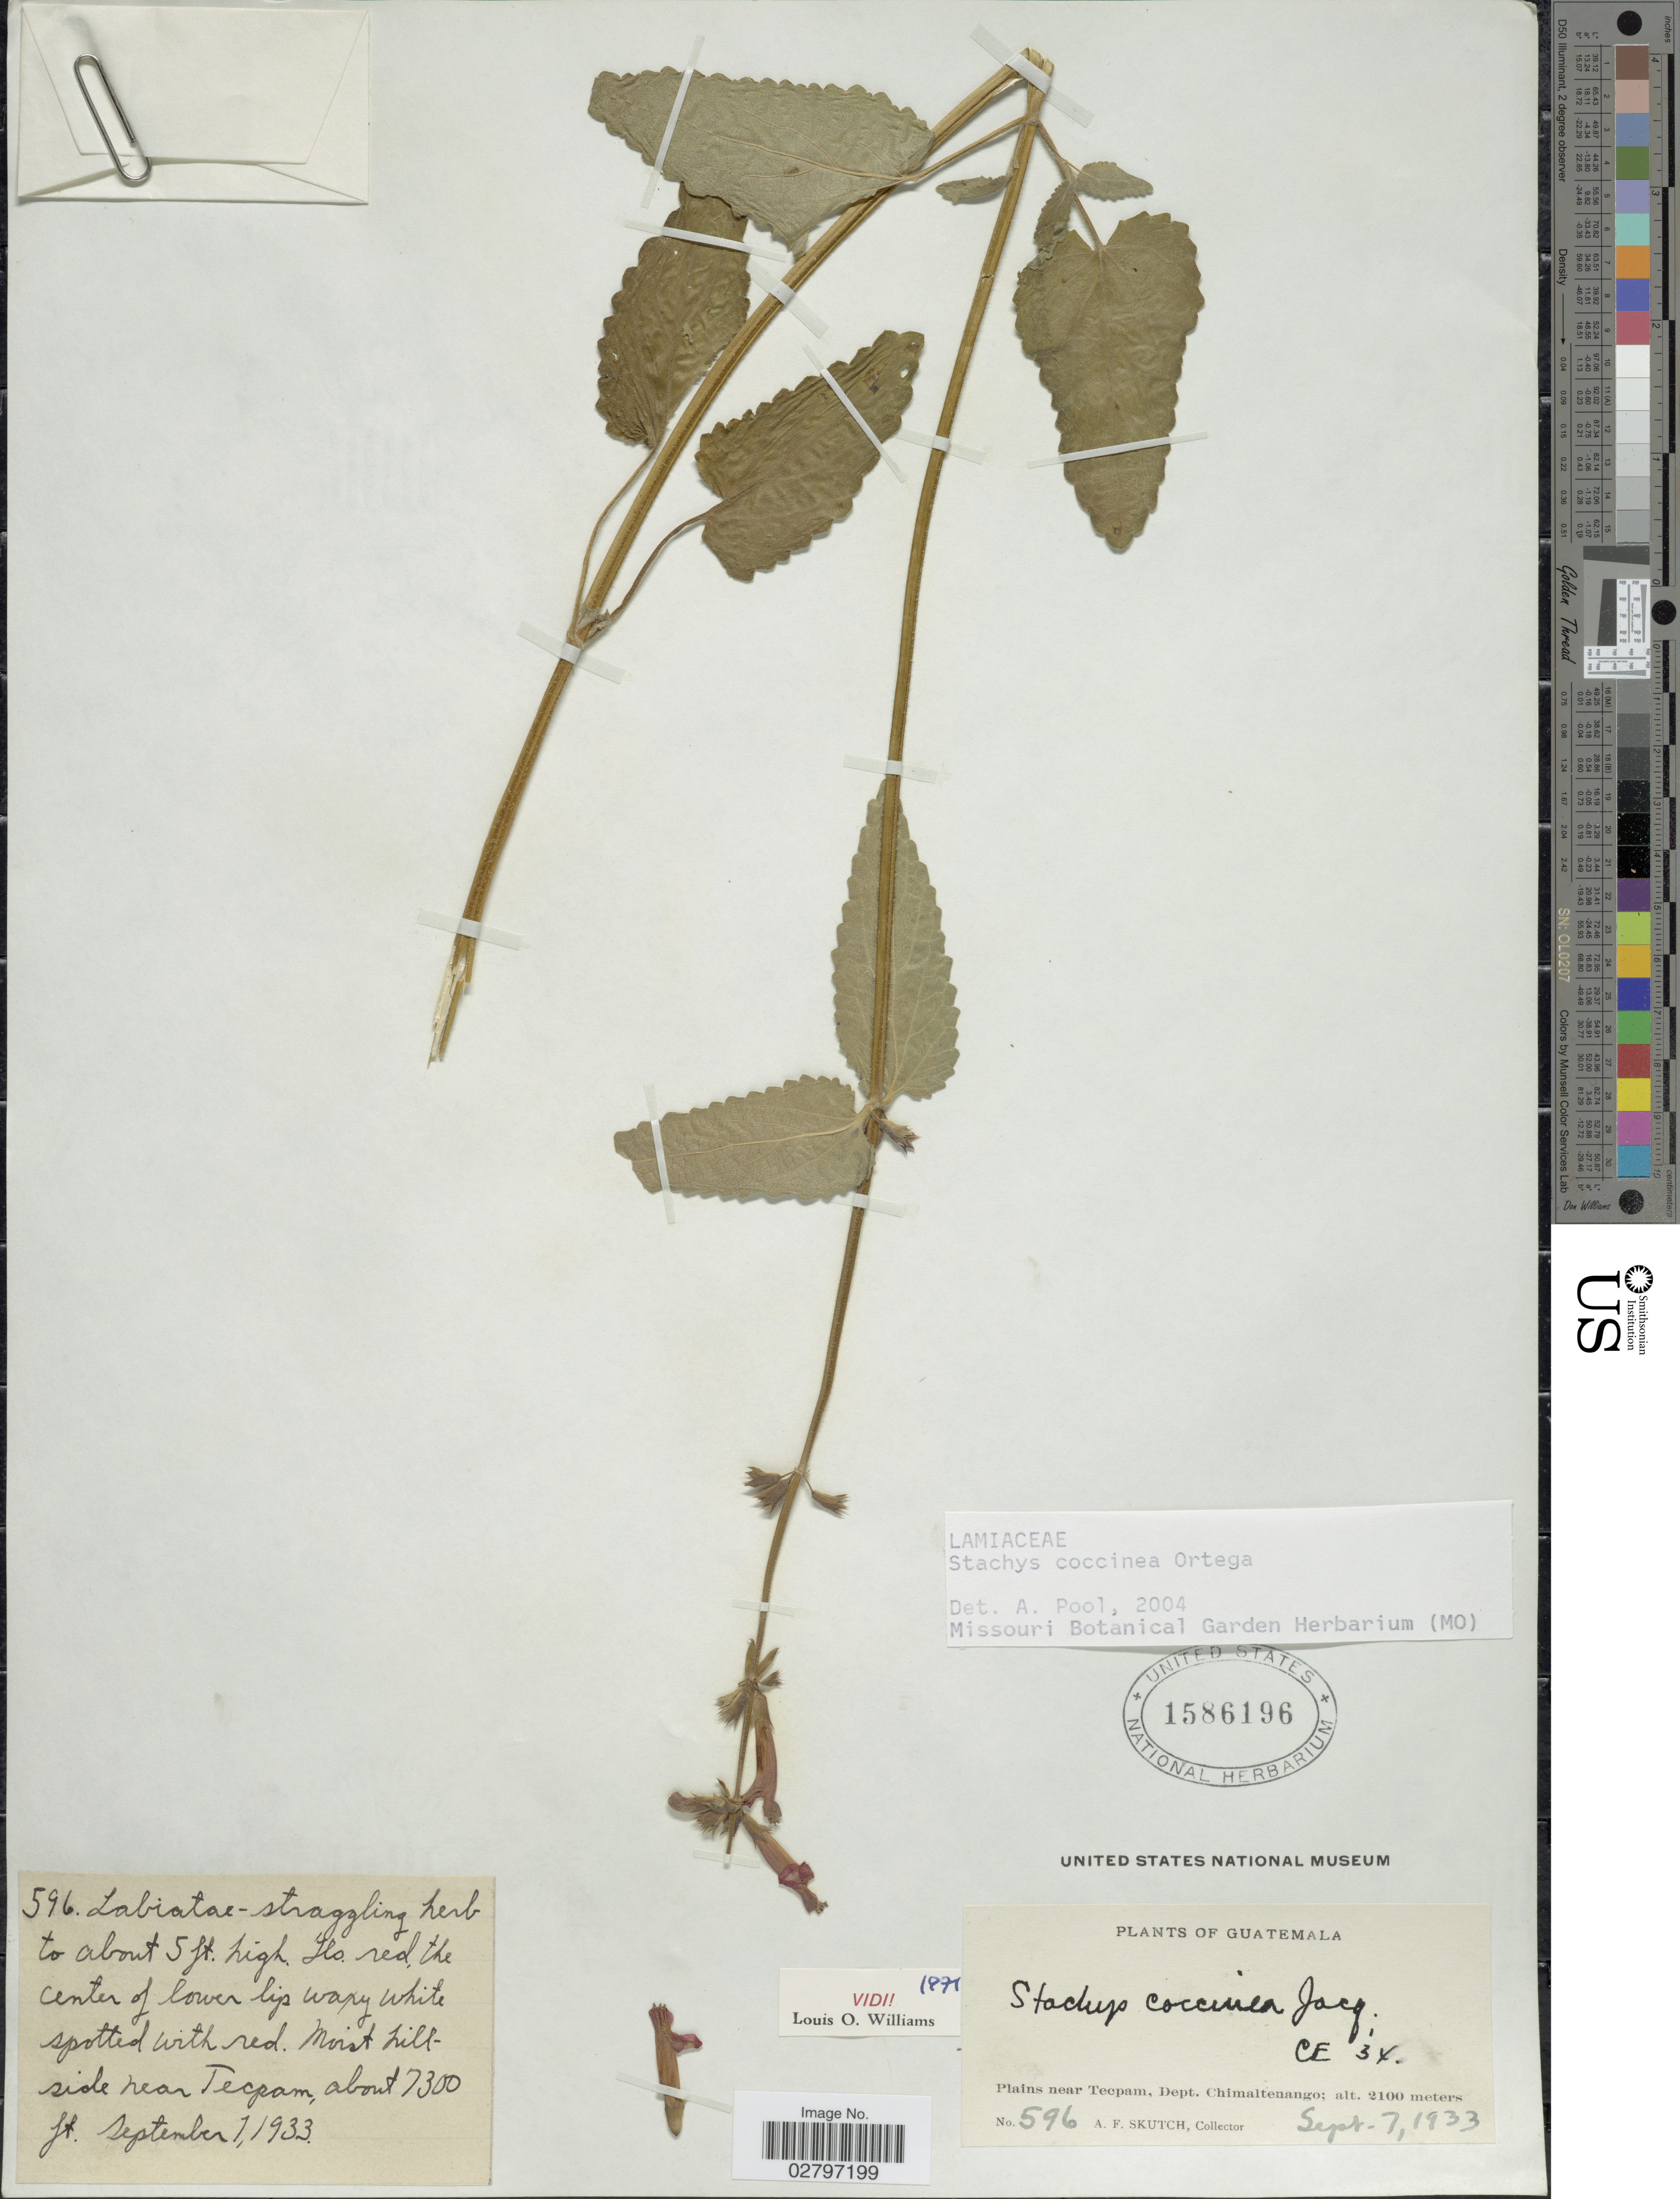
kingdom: Plantae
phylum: Tracheophyta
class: Magnoliopsida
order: Lamiales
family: Lamiaceae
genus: Stachys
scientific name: Stachys coccinea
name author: Ortega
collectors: A. F. Skutch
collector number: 596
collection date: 1933-09-07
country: Guatemala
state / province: Chimaltenango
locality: Plains near Tecpam, Dept. Chimaltenango.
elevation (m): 2100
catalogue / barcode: US 1586196